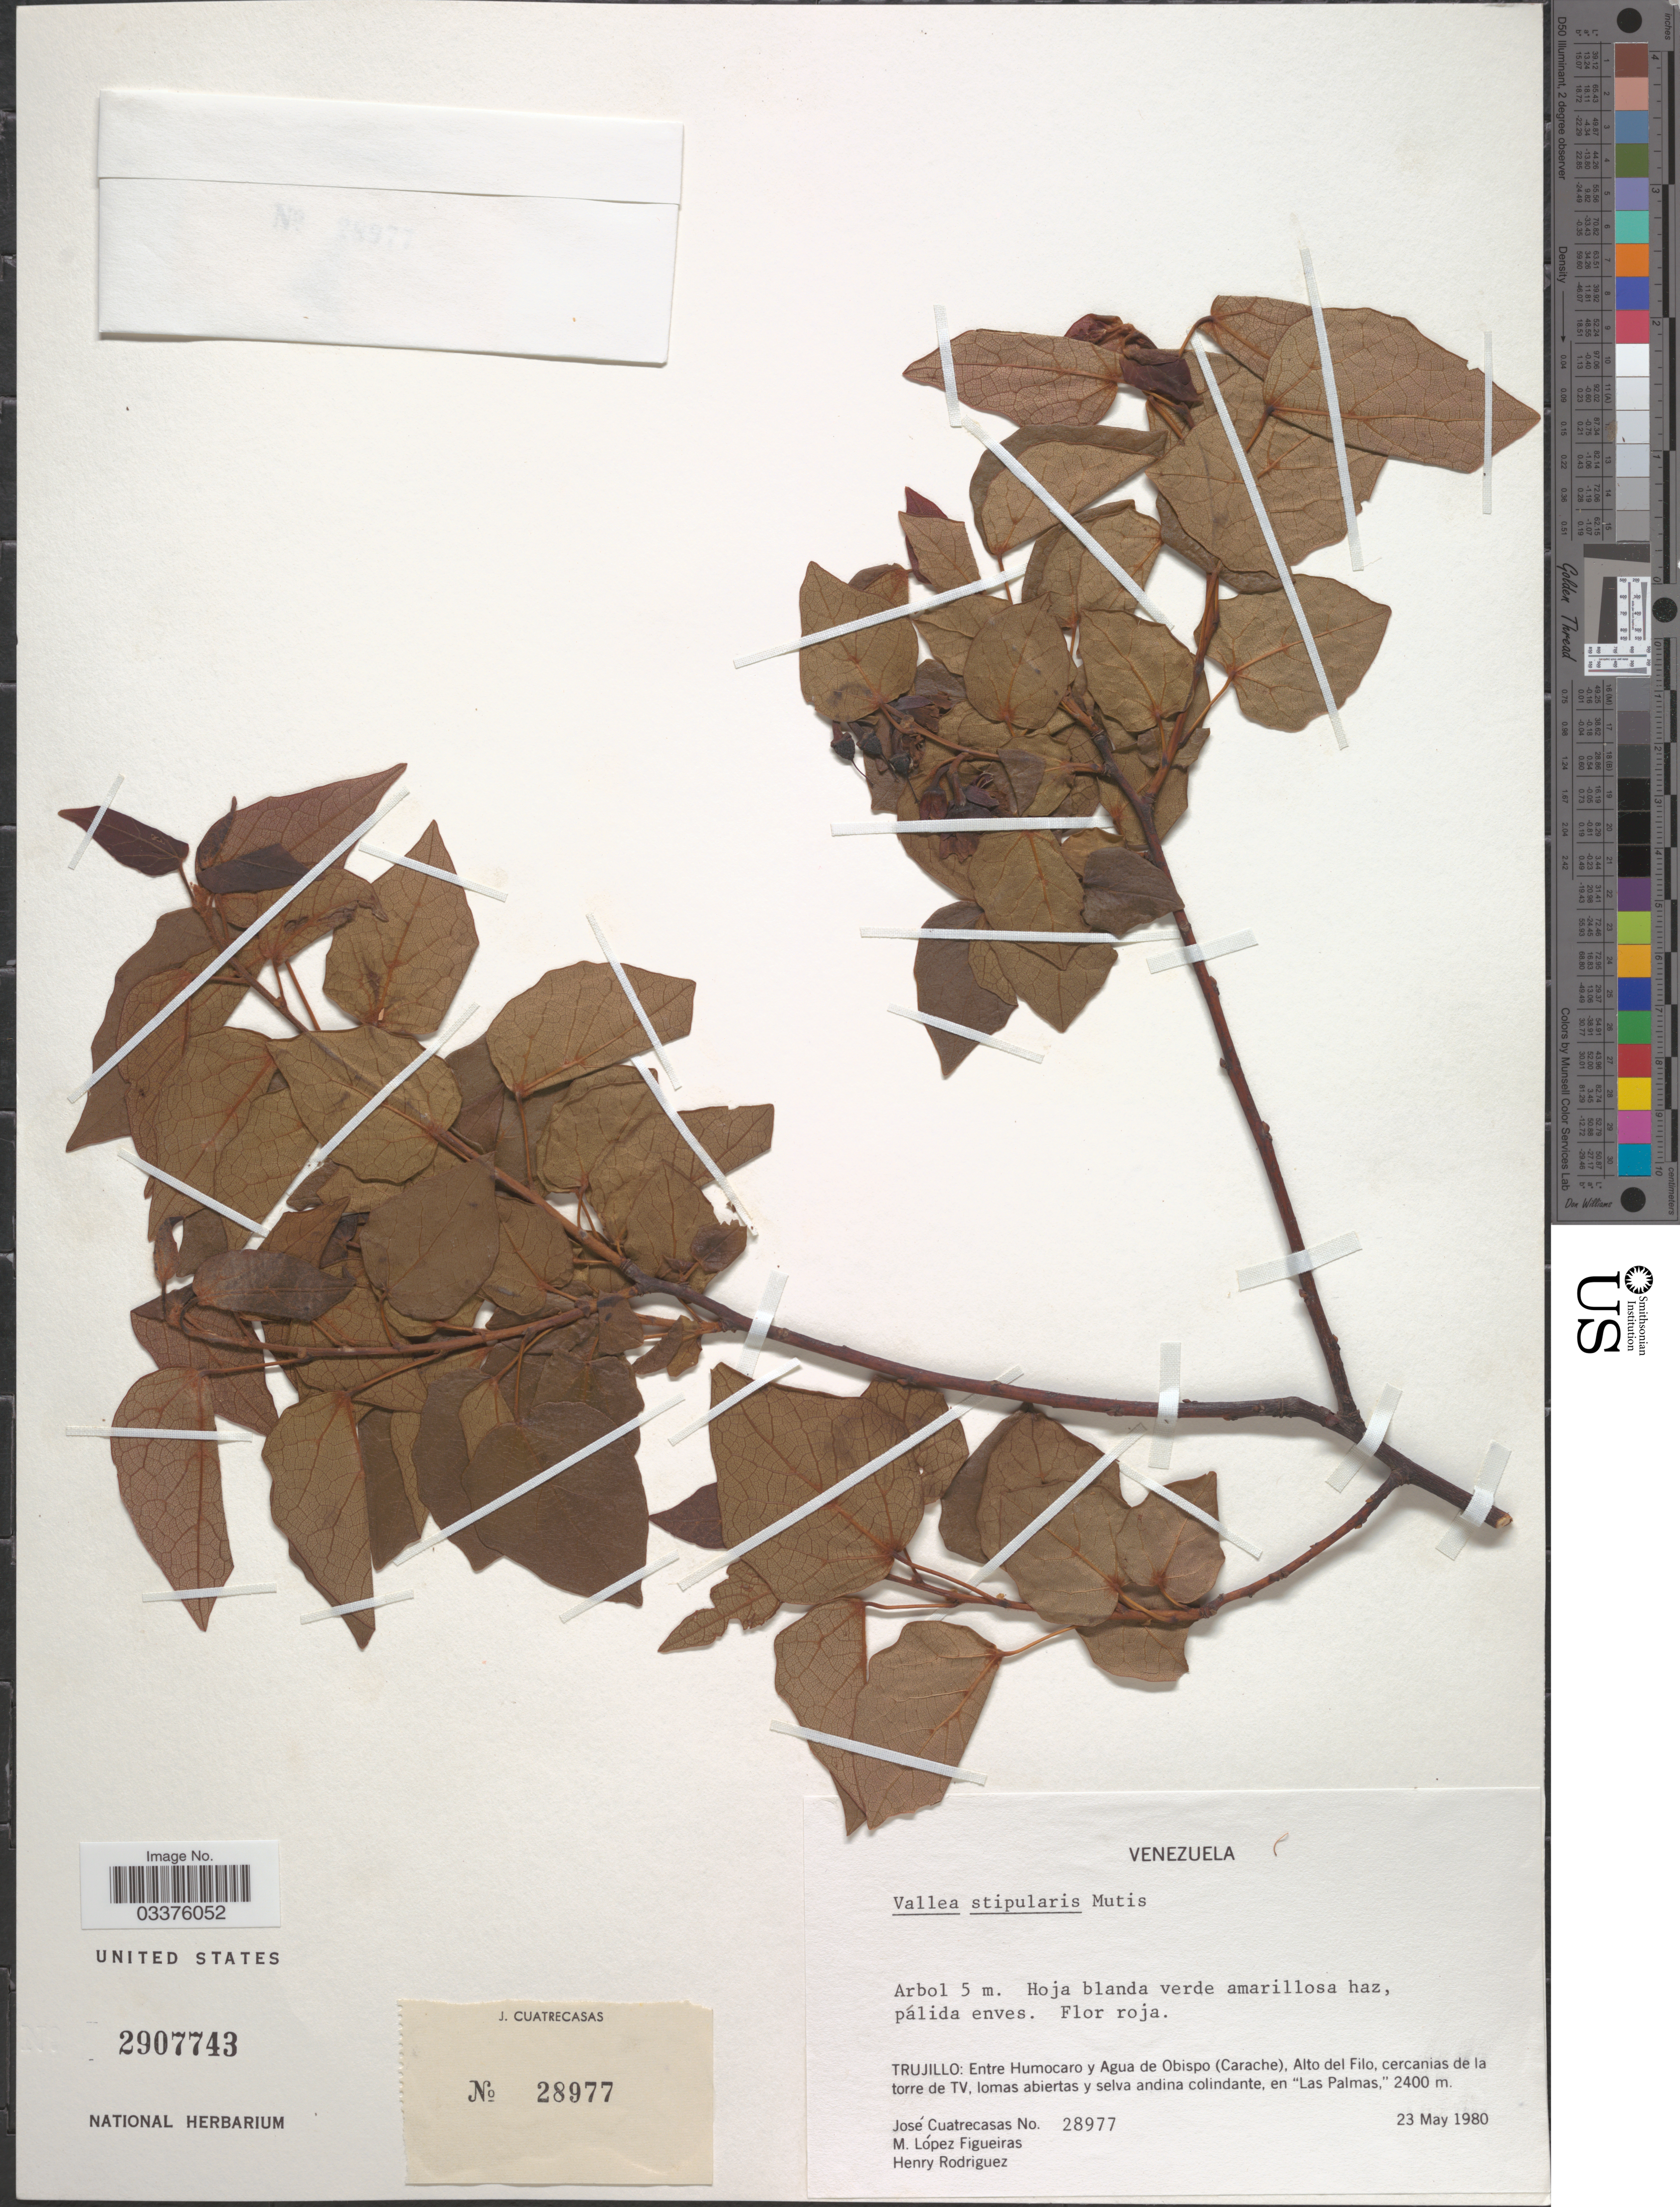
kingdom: Plantae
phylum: Tracheophyta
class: Magnoliopsida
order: Oxalidales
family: Elaeocarpaceae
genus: Vallea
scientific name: Vallea stipularis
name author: L. f.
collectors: J. Cuatrecasas, M. López Figueiras & H. A. Rodriguez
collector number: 28977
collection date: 1980-05-23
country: Venezuela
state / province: Trujillo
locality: Entre Humocaro y Agua de Obispo (Carache), Alto del Filo, cercanias de la torre de TV, lomas abiertas y selva andina colindante, en "Las Palmas".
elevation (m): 2400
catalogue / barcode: US 2907743